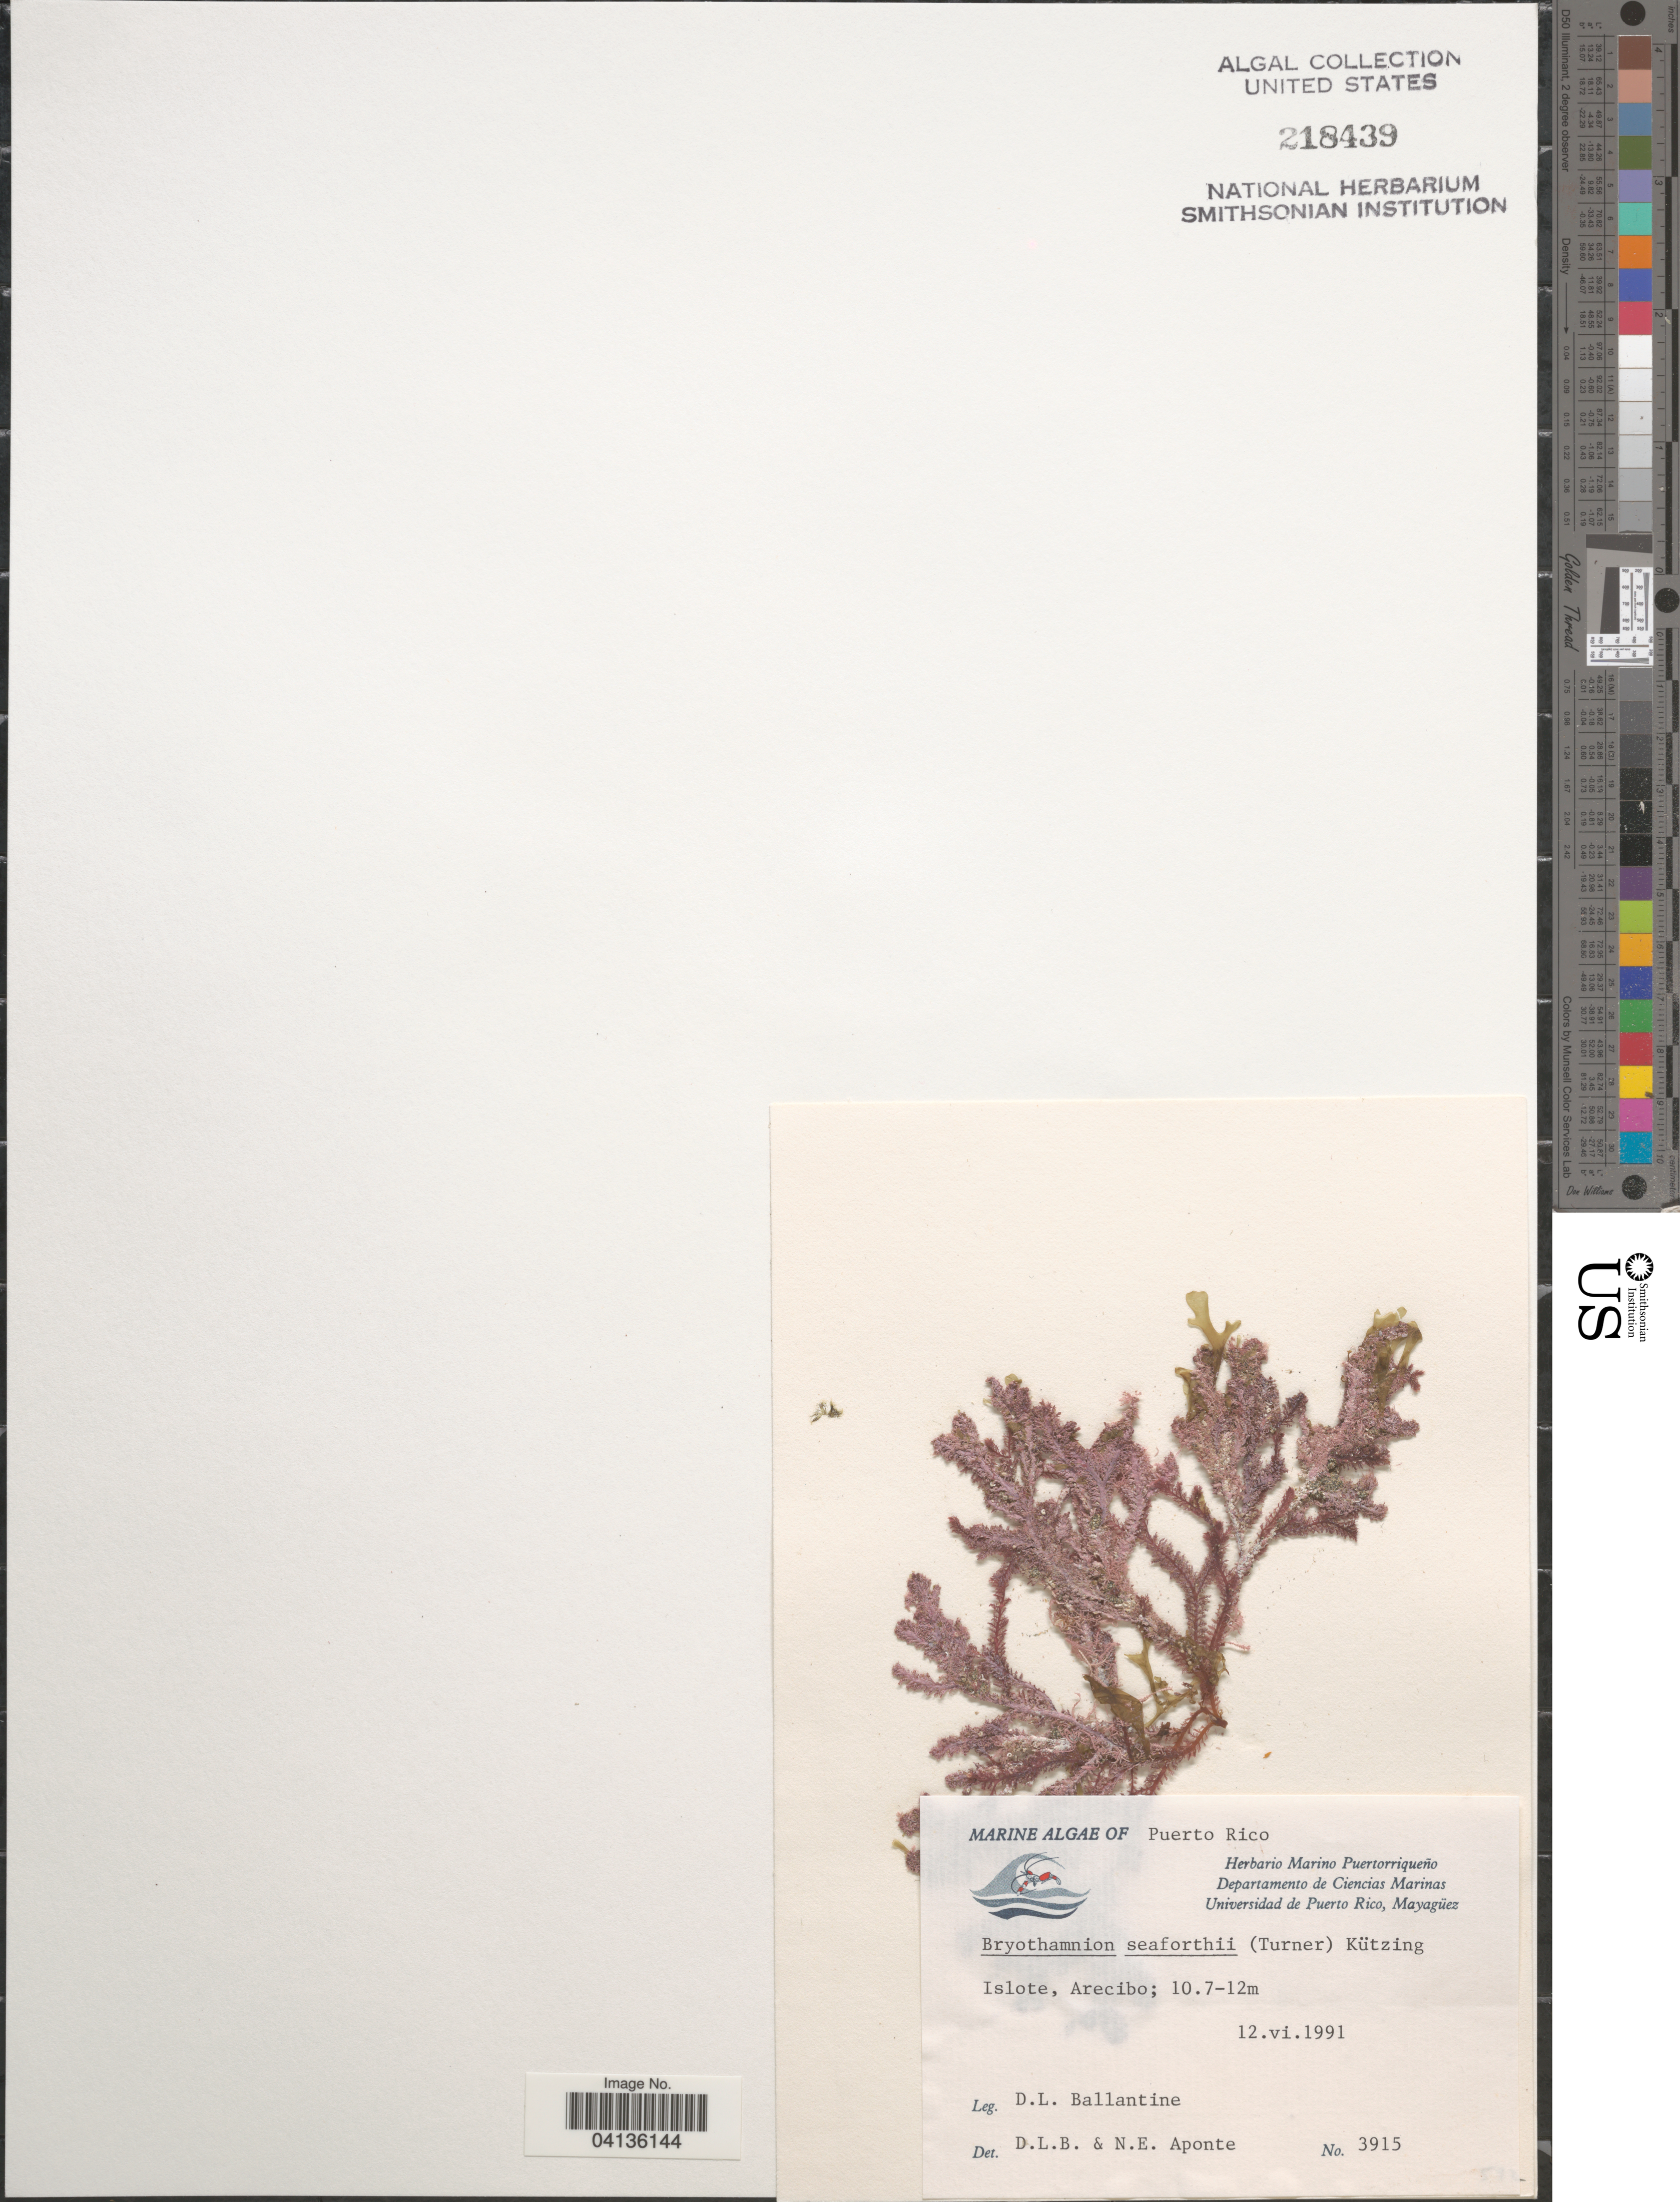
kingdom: Plantae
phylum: Rhodophyta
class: Florideophyceae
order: Ceramiales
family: Rhodomelaceae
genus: Bryothamnion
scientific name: Bryothamnion seaforthii f. disticha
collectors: D.L. Ballantine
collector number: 3915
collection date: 1991-06-12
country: Puerto Rico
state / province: Arecibo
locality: Islote.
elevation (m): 10.7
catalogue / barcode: US 218439